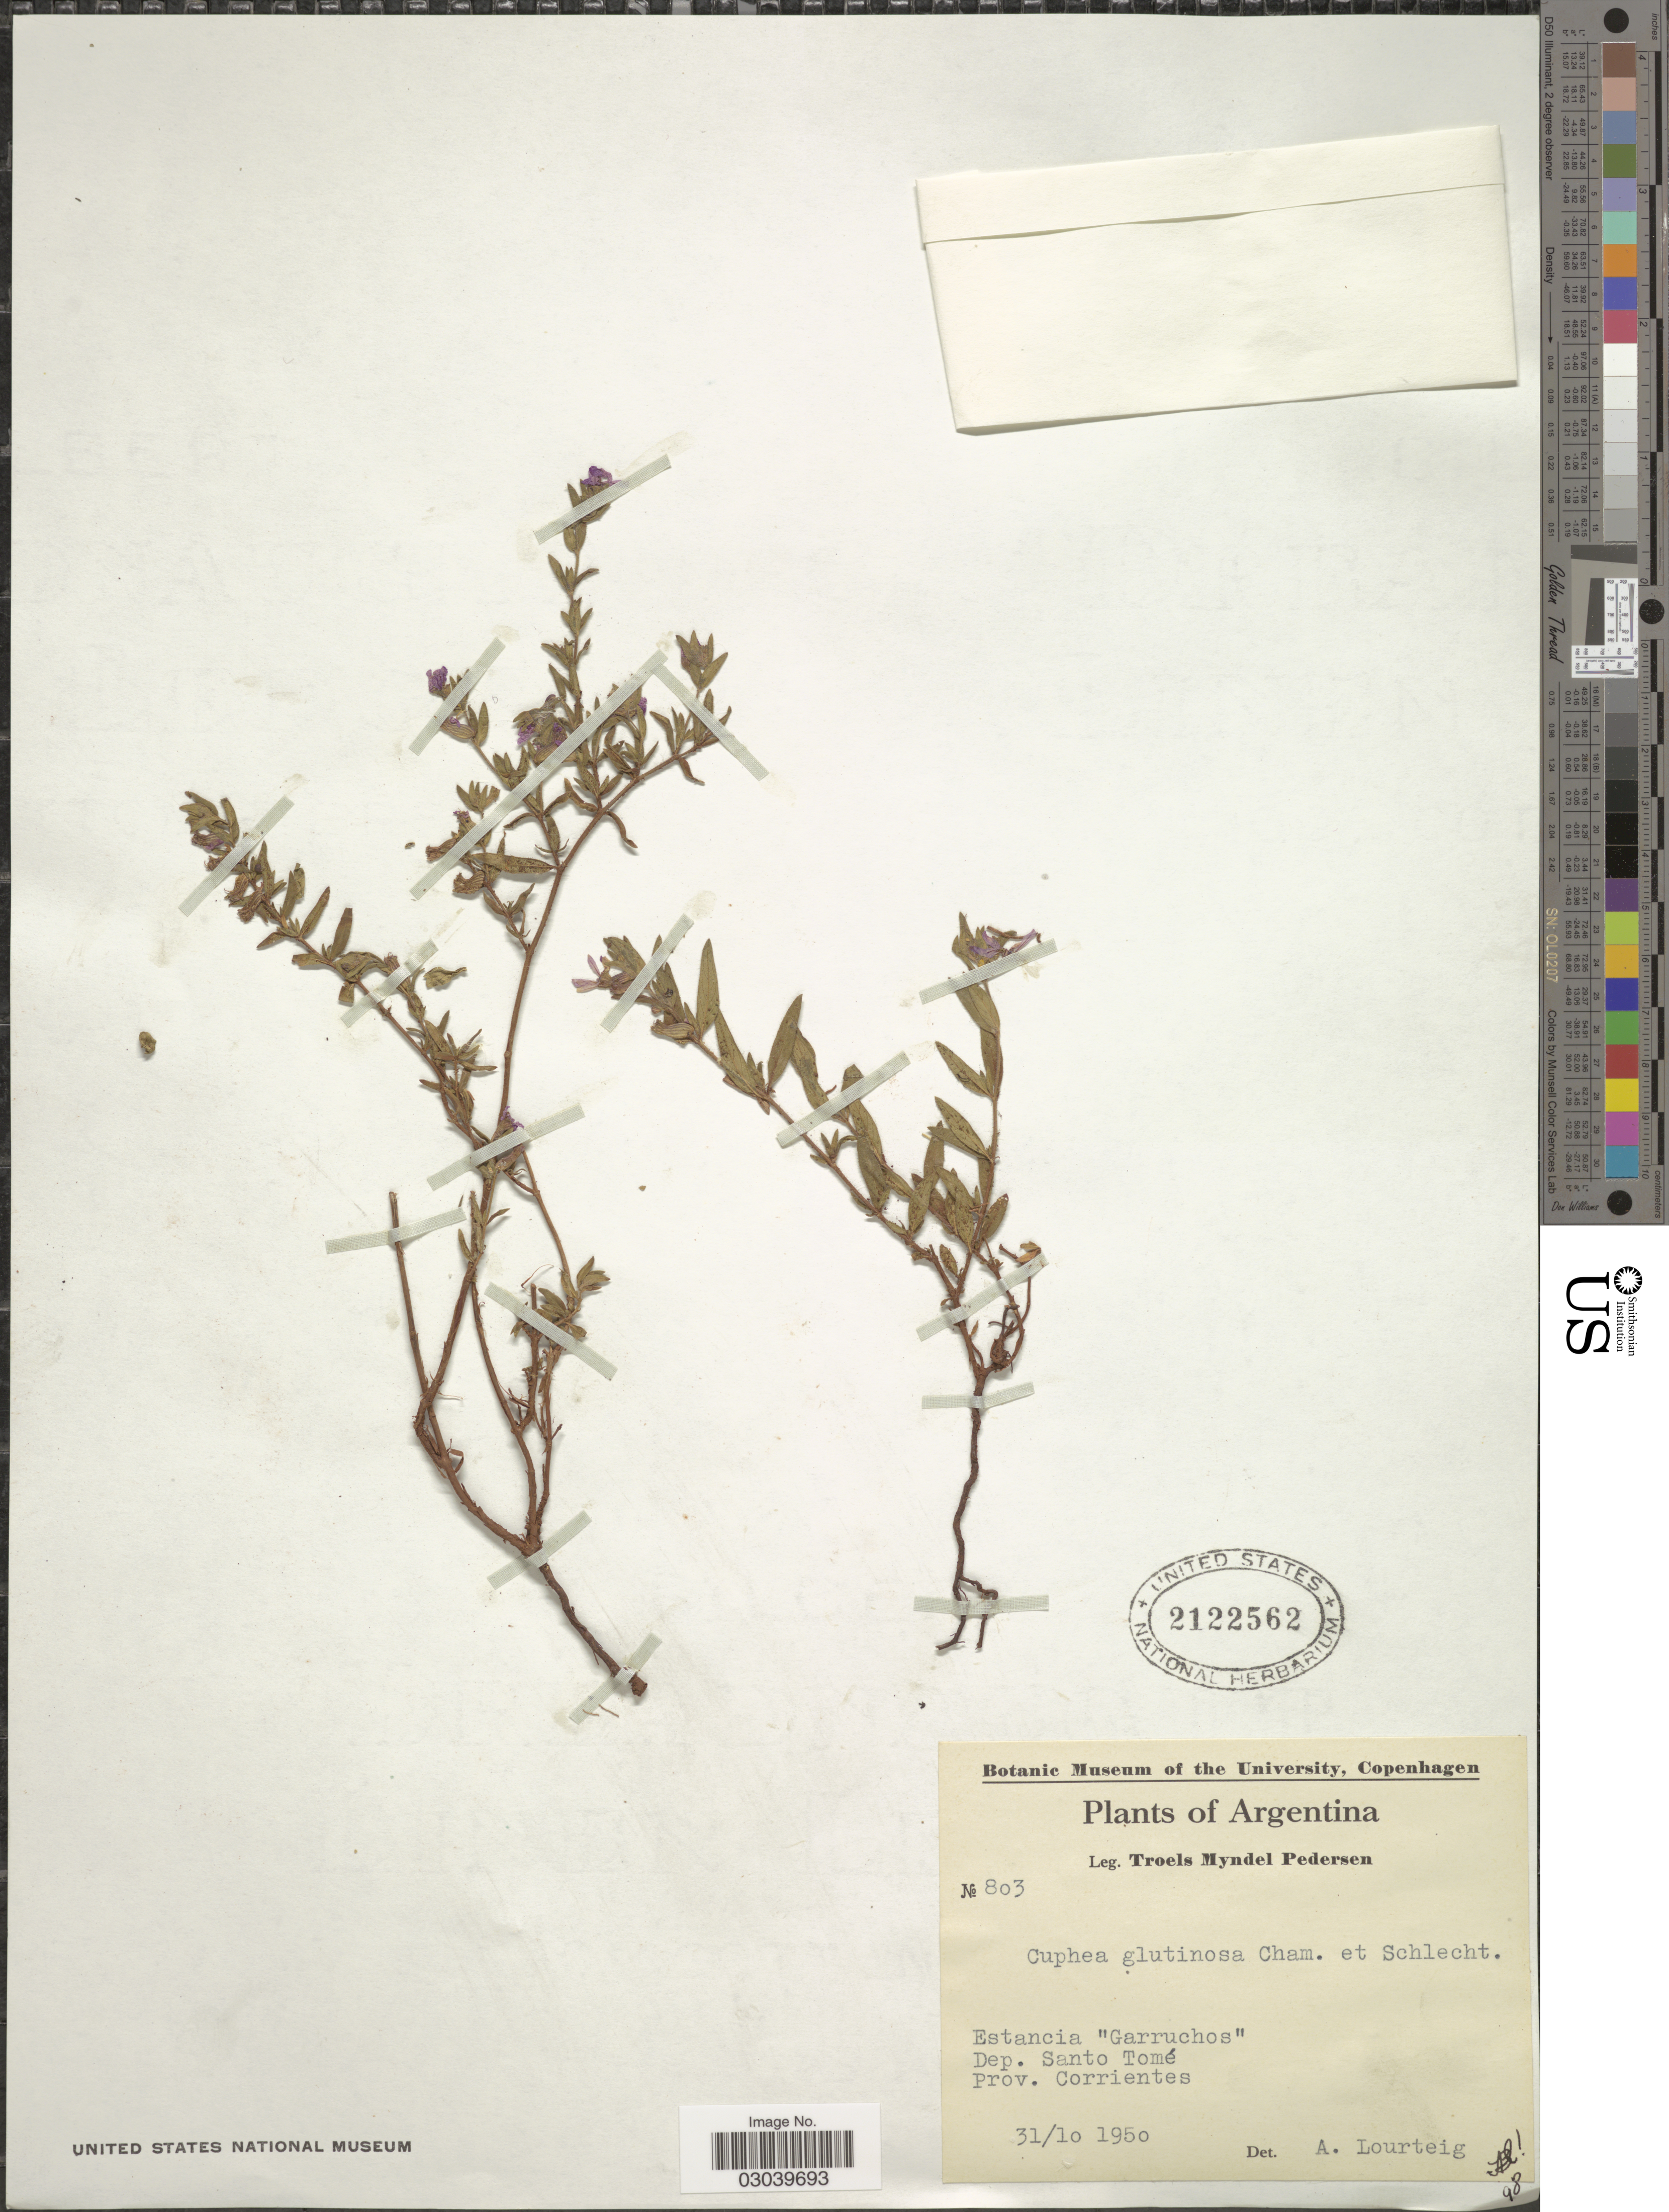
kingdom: Plantae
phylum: Tracheophyta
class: Magnoliopsida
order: Myrtales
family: Lythraceae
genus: Cuphea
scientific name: Cuphea glutinosa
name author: Cham. & Schltdl.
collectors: T. Pederson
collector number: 803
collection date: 1950-10-31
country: Argentina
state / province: Corrientes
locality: Estancia "Garruchos". Dep. Santo Tomé.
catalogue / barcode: US 2122562